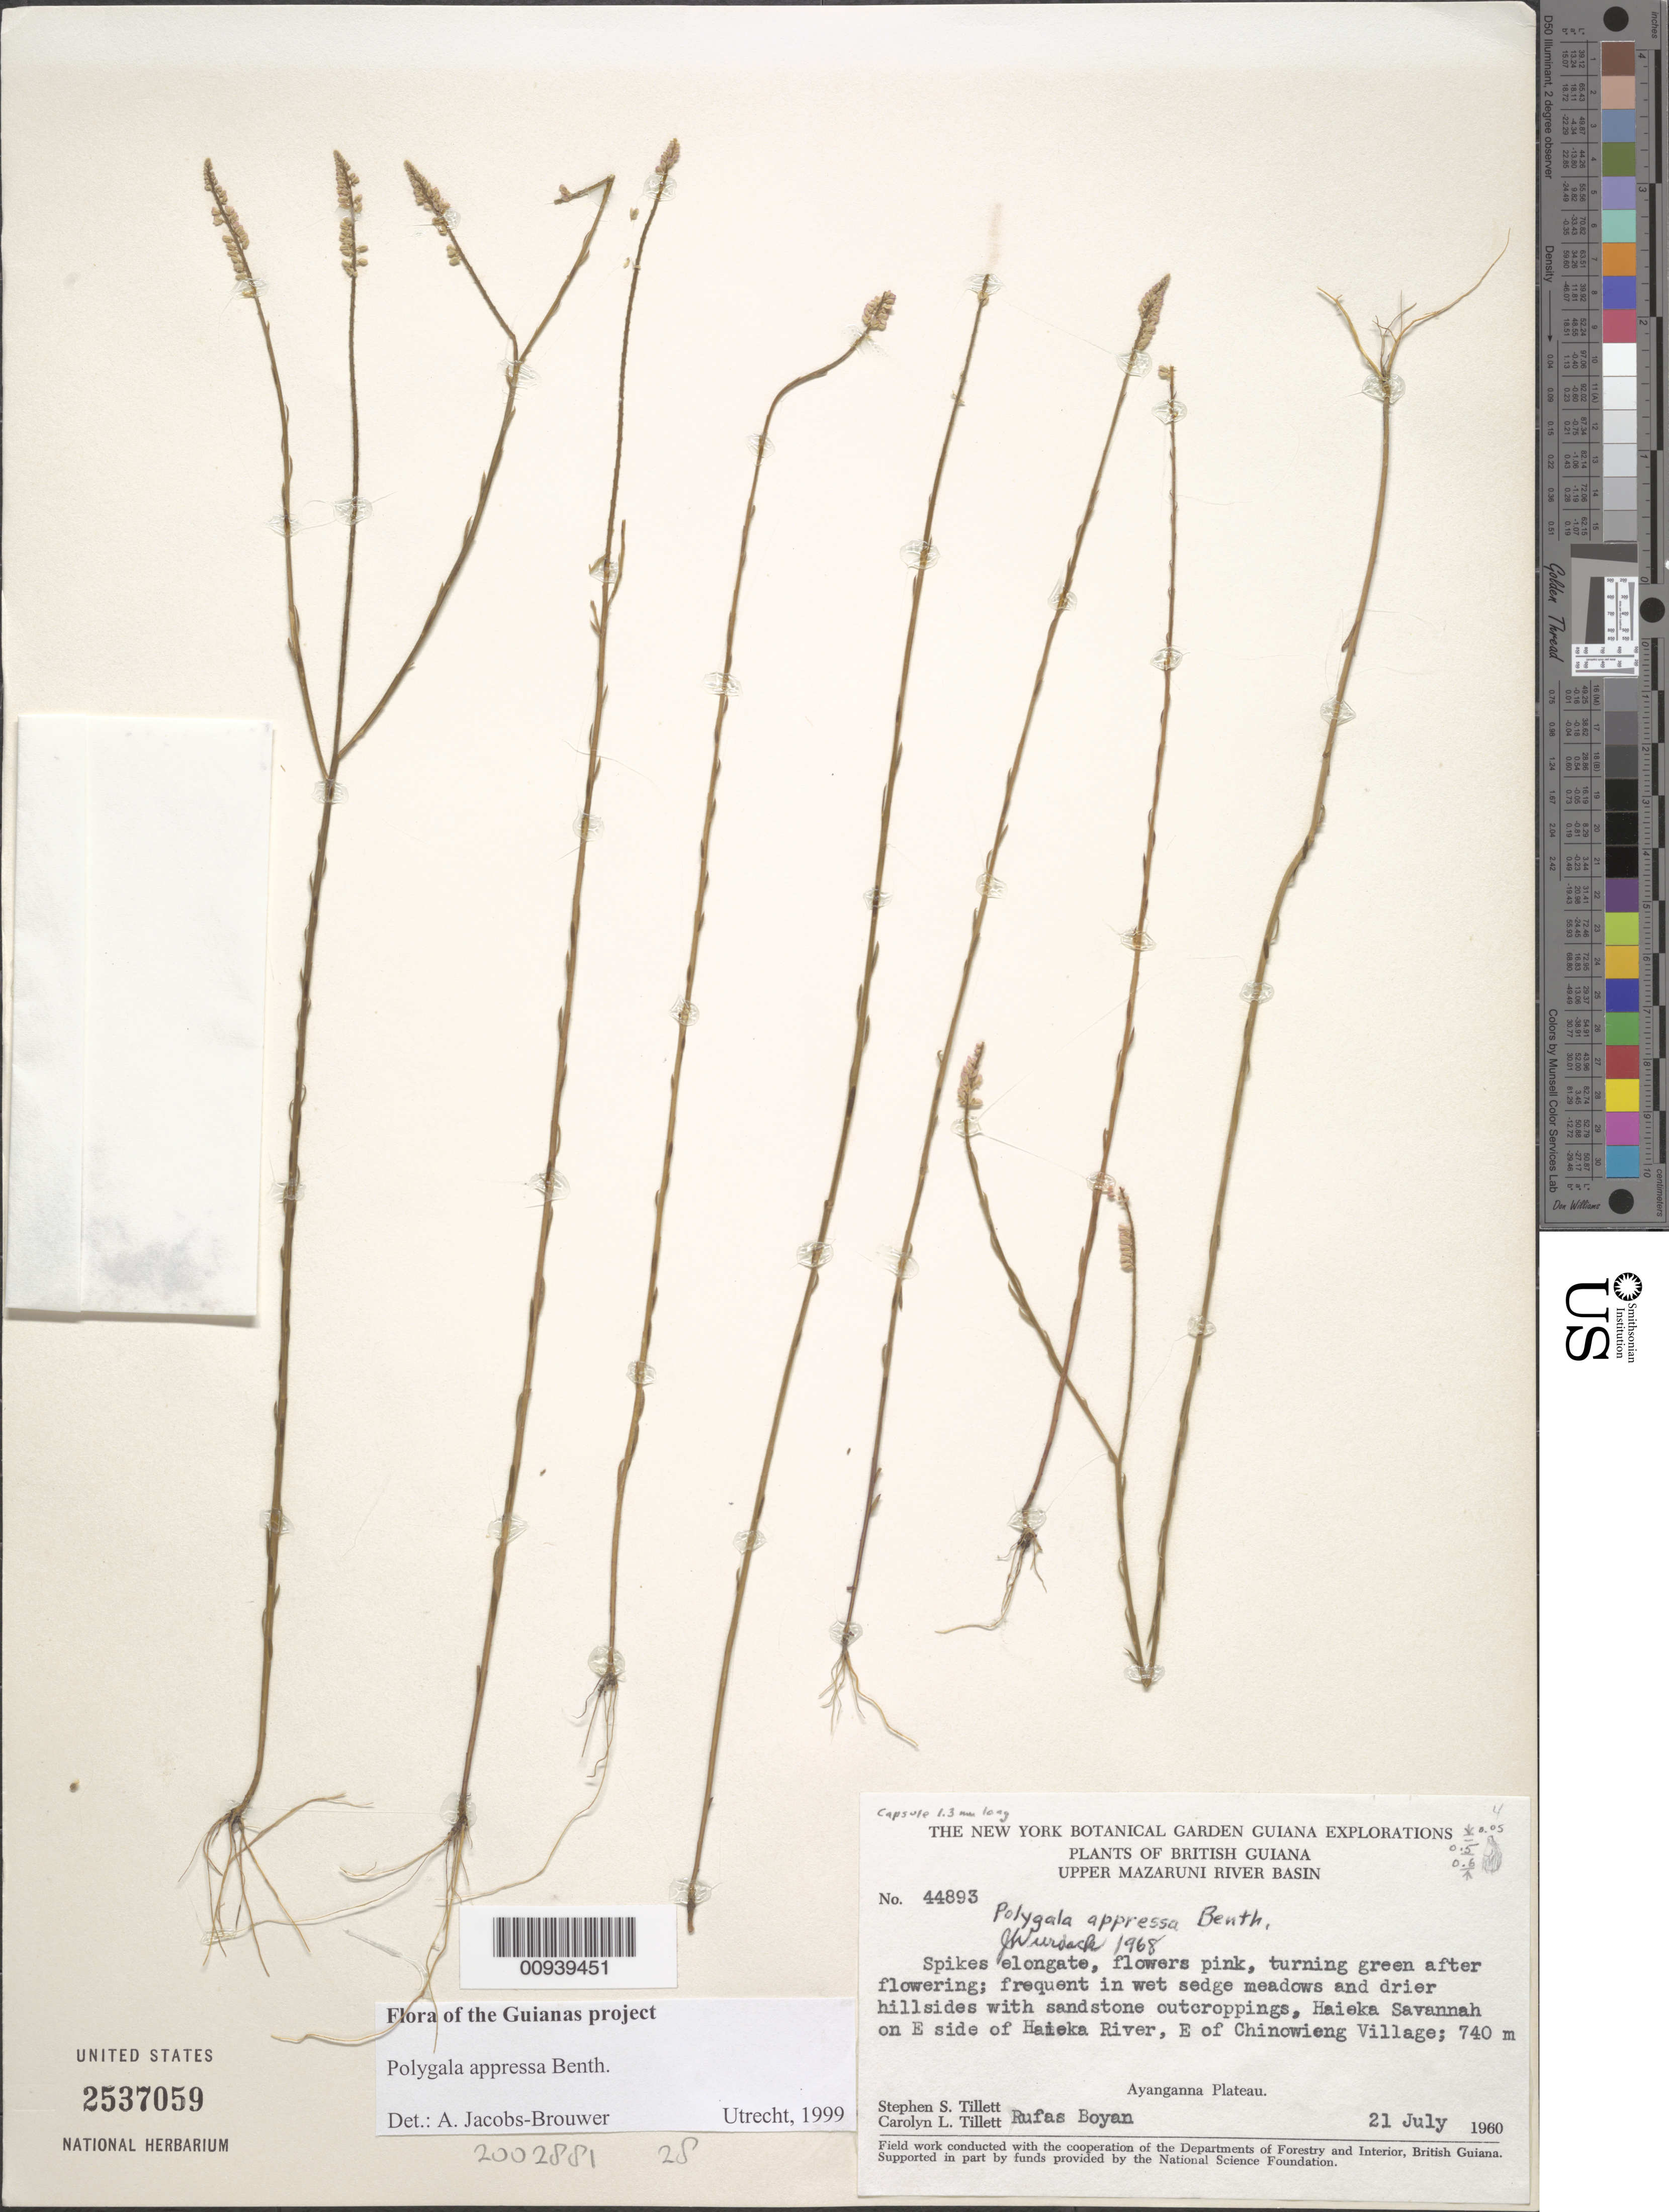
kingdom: Plantae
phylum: Tracheophyta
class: Magnoliopsida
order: Fabales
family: Polygalaceae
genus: Polygala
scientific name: Polygala appressa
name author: Benth.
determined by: Jacobs-Brouwer, A.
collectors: S. S. Tillett, C. L. Tillett & R. Boyan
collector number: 44893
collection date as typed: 21-Jul-60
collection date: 1960-07-21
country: Guyana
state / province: Cuyuni-Mazaruni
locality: Haieka Savanna, E side of Haieka R., E of Chinowieng Village, Ayanganna Plateau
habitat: Wet sedge meadows and drier hillsides with sandstone outcroppings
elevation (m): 740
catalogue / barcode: US 2537059